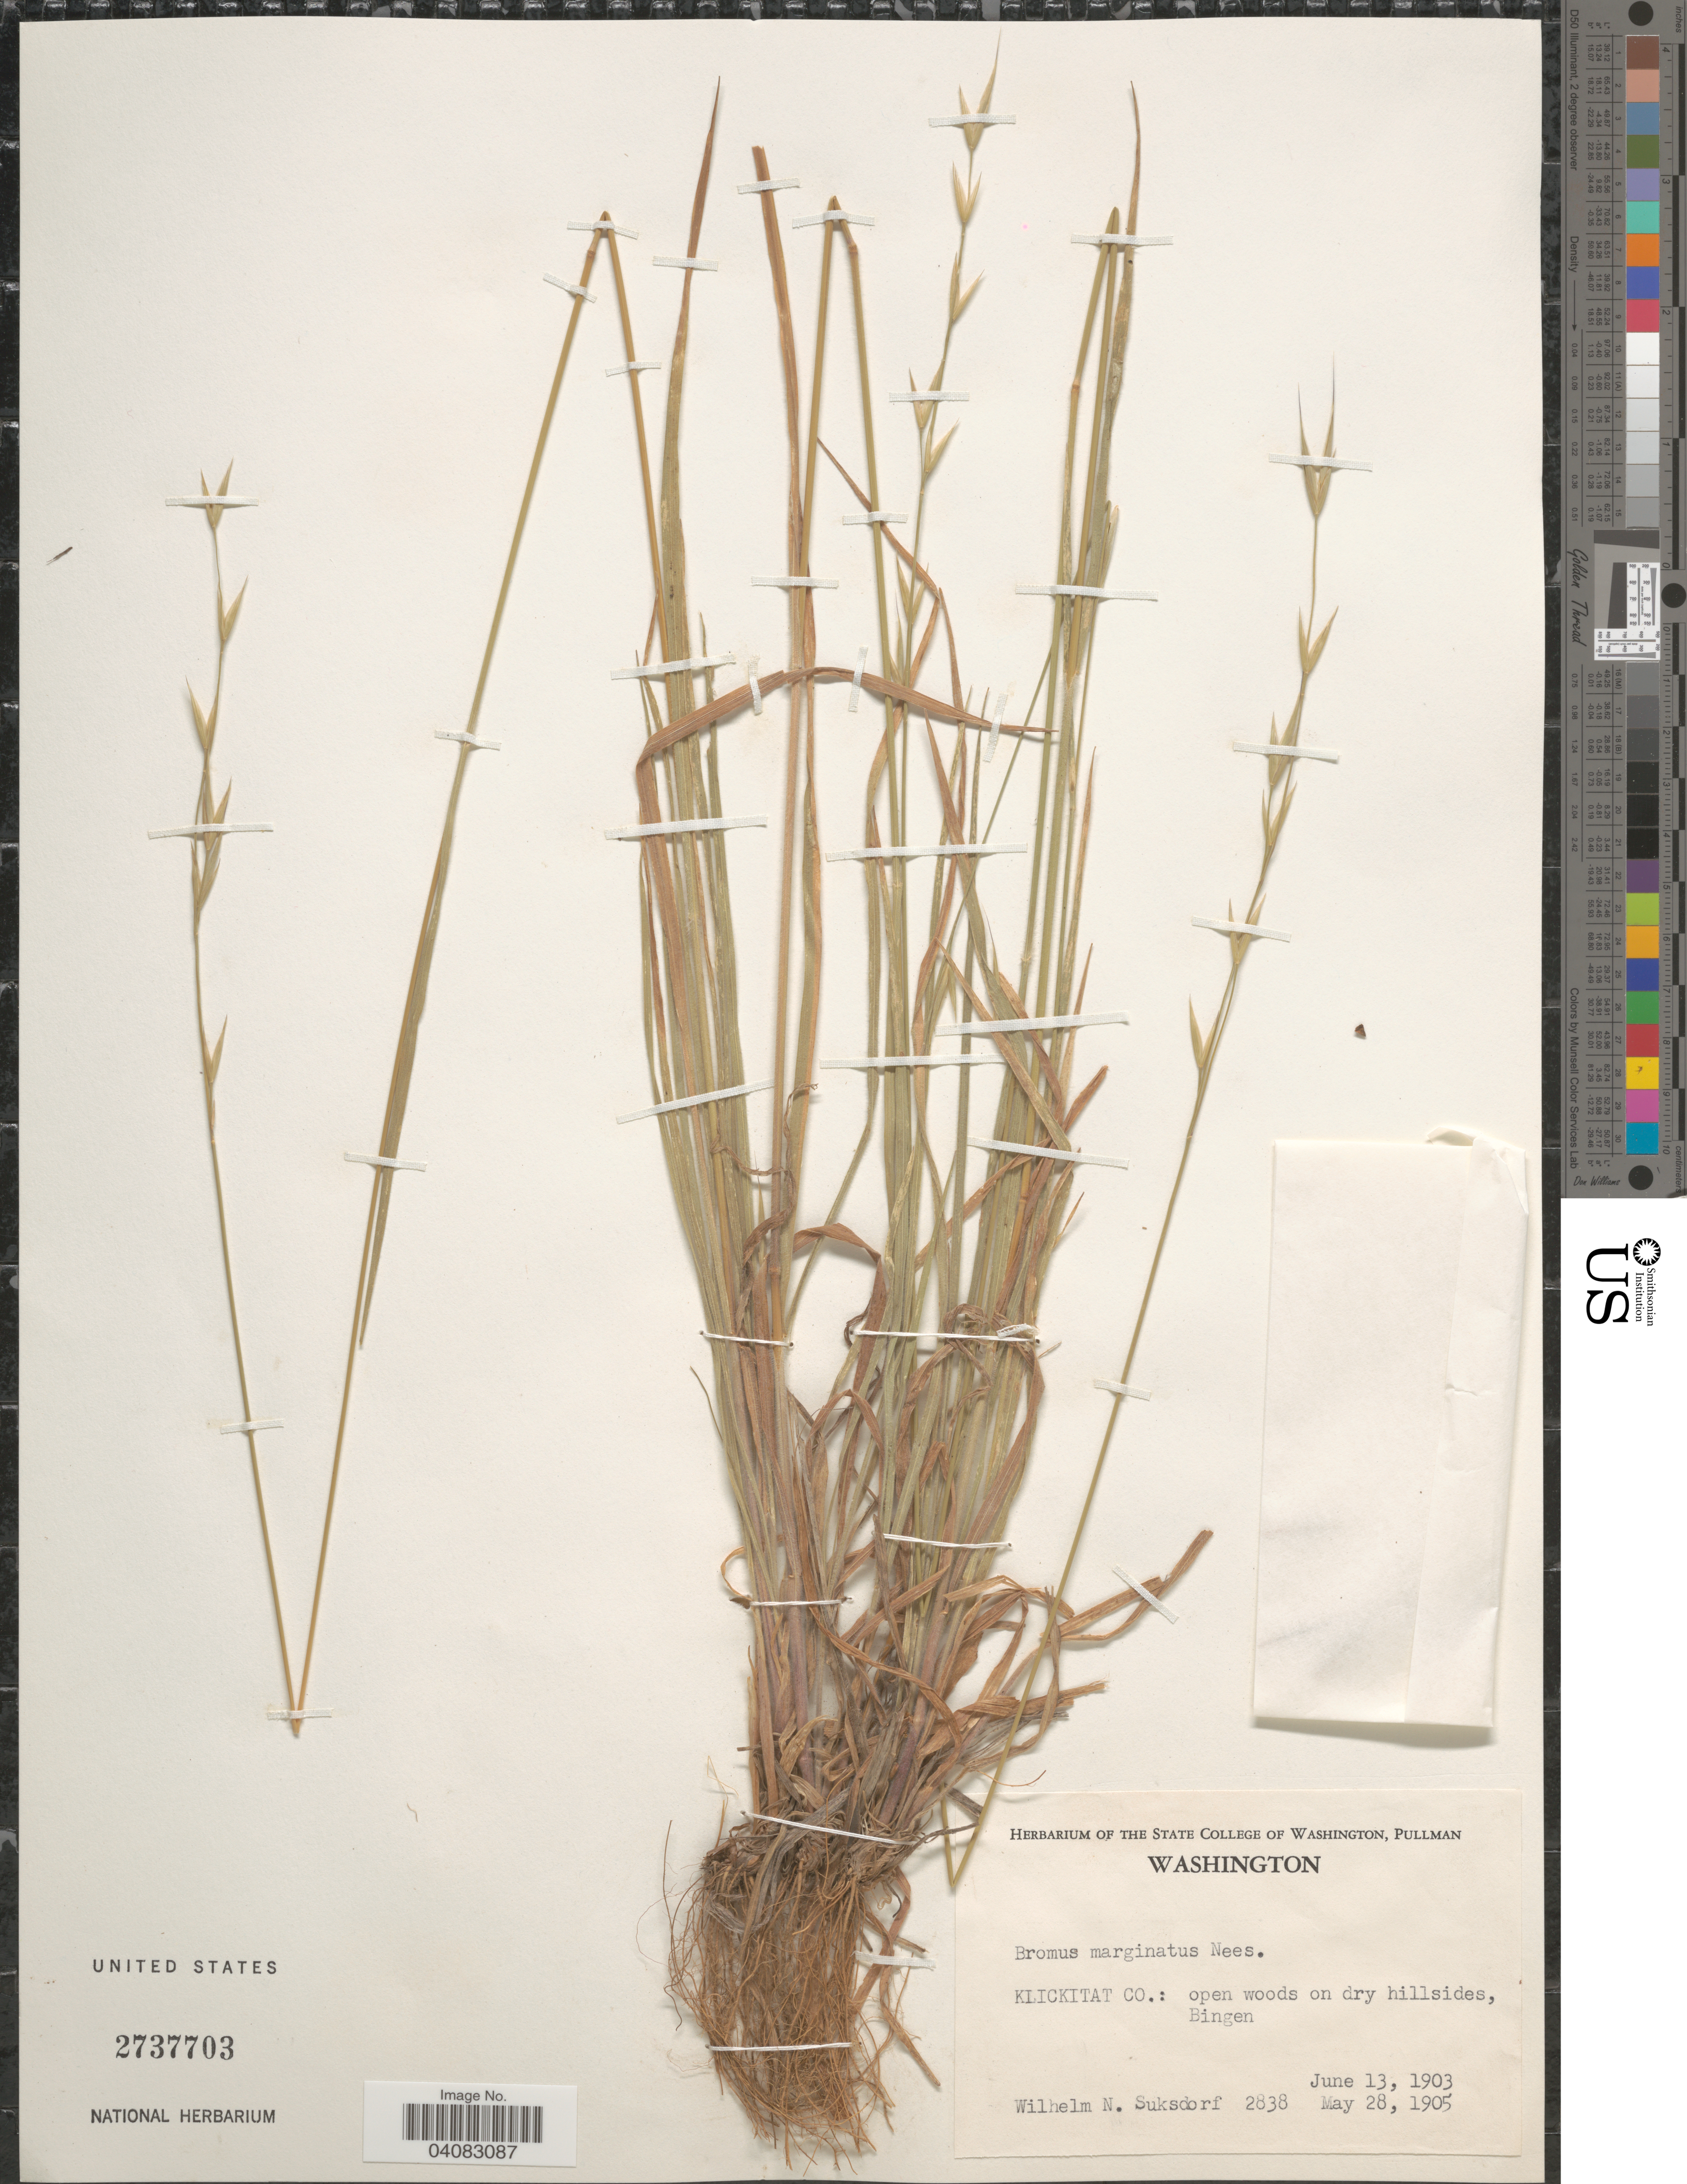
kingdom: Plantae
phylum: Tracheophyta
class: Liliopsida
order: Poales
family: Poaceae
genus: Bromus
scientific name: Bromus marginatus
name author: Nees ex Steud.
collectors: W. N. Suksdorf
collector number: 2838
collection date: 1903-06-13/1905-05-28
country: United States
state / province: Washington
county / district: Klickitat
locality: Klickitat Co.: open woods on dry hillsides, Bingen.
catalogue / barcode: US 2737703